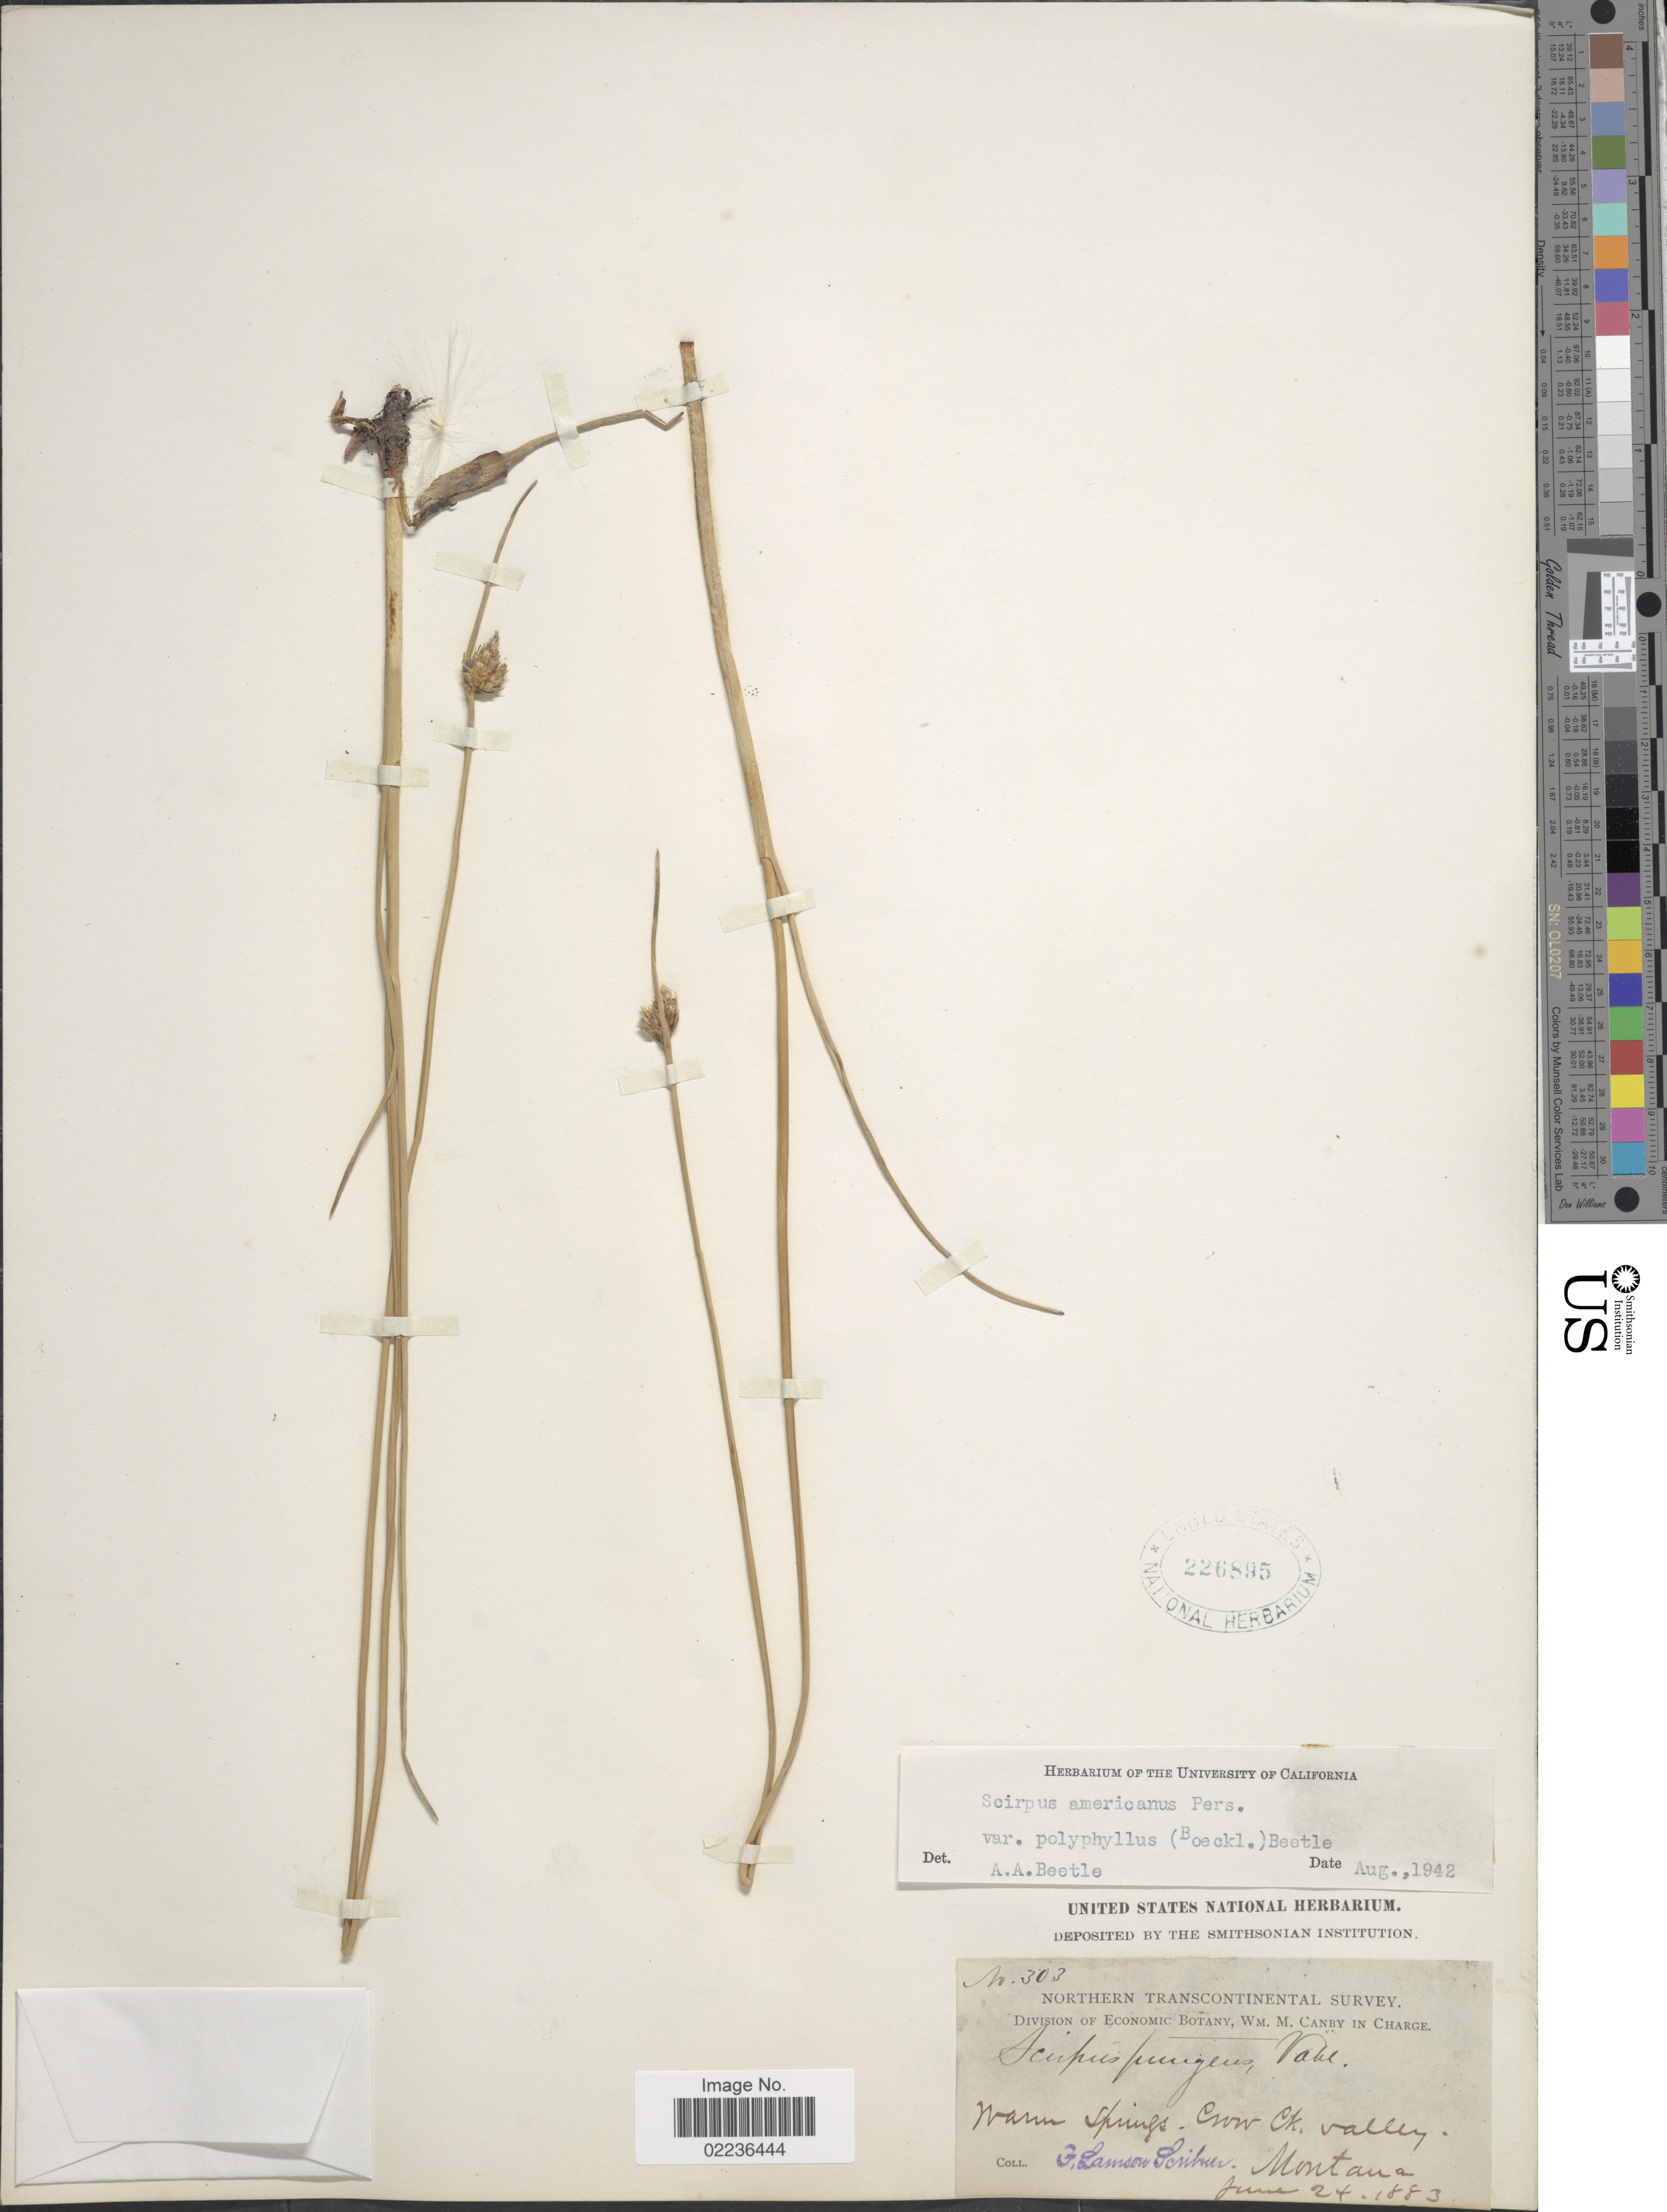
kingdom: Plantae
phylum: Tracheophyta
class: Liliopsida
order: Poales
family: Cyperaceae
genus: Schoenoplectus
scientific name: Schoenoplectus pungens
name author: (Vahl) Palla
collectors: F. L. Scribner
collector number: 303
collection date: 1883-06-24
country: United States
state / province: Montana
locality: Warm Springs, Crow Ck. valley,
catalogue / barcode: US 226895